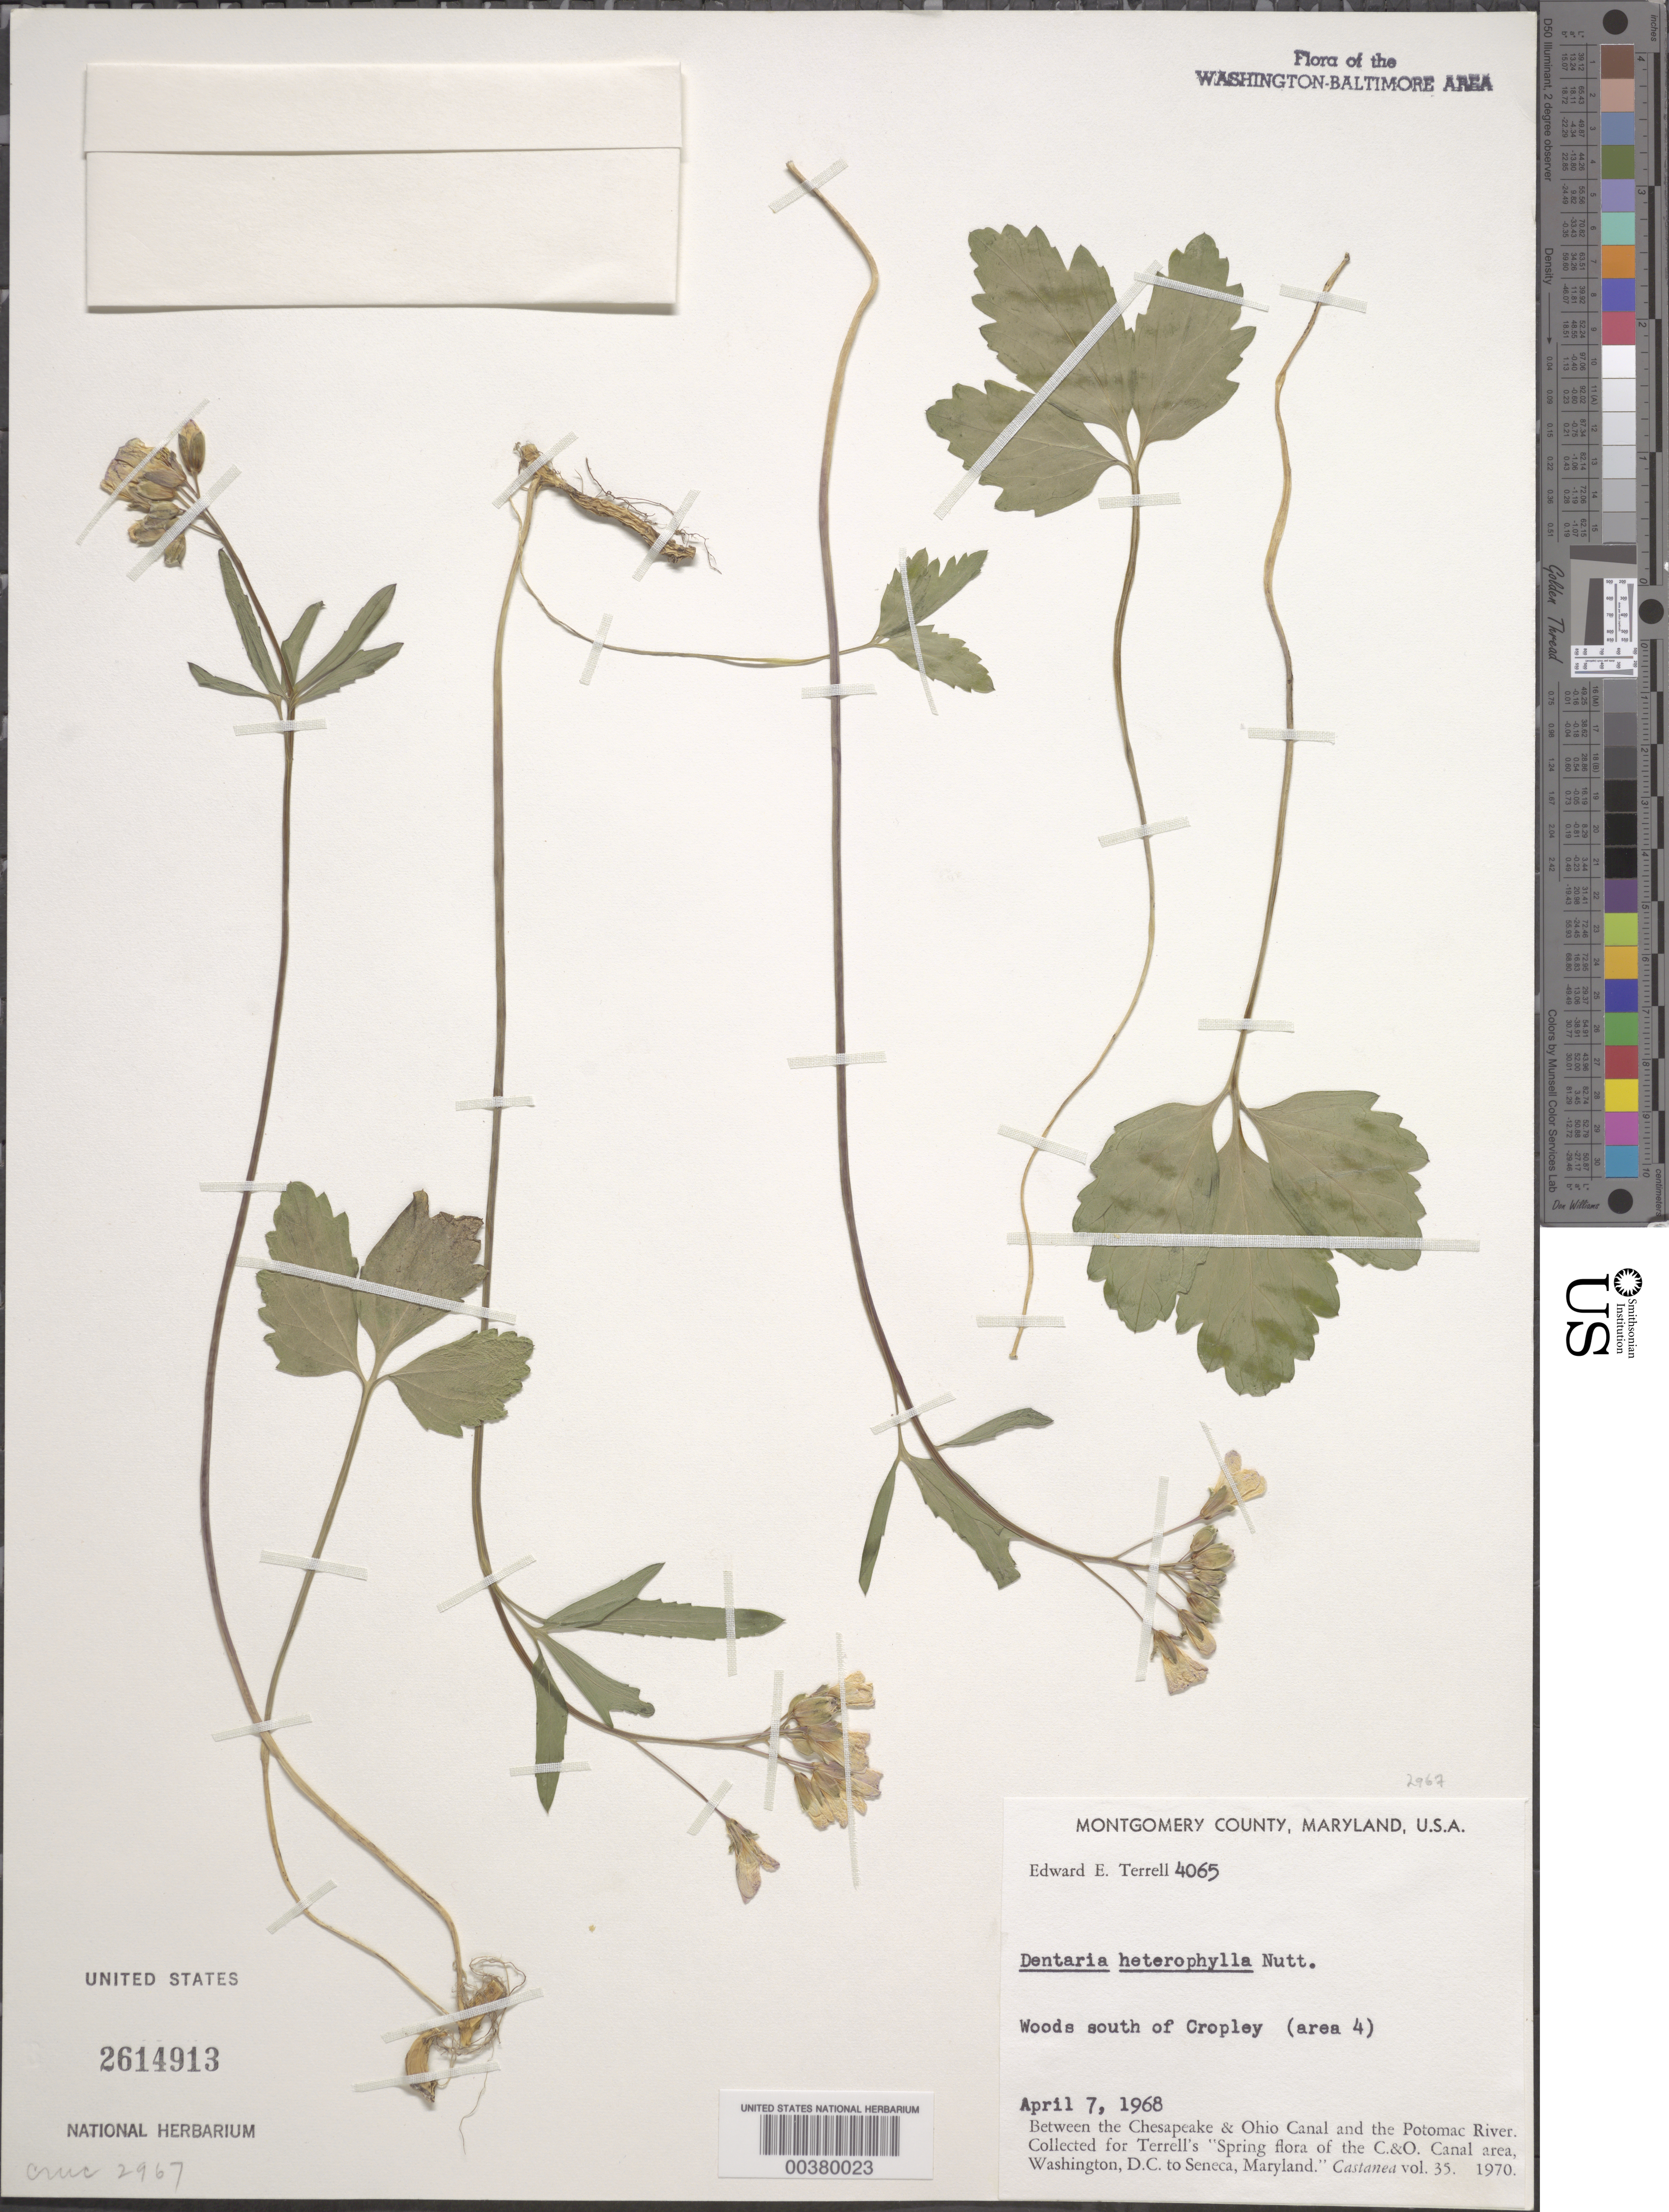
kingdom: Plantae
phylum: Tracheophyta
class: Magnoliopsida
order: Brassicales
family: Brassicaceae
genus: Cardamine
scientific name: Cardamine angustata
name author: O.E. Schulz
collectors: E. E. Terrell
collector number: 4065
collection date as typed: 07 Apr 1968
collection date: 1968-04-07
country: United States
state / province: Maryland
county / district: Montgomery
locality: South of Cropley C. & O. Canal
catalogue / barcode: US 2614913